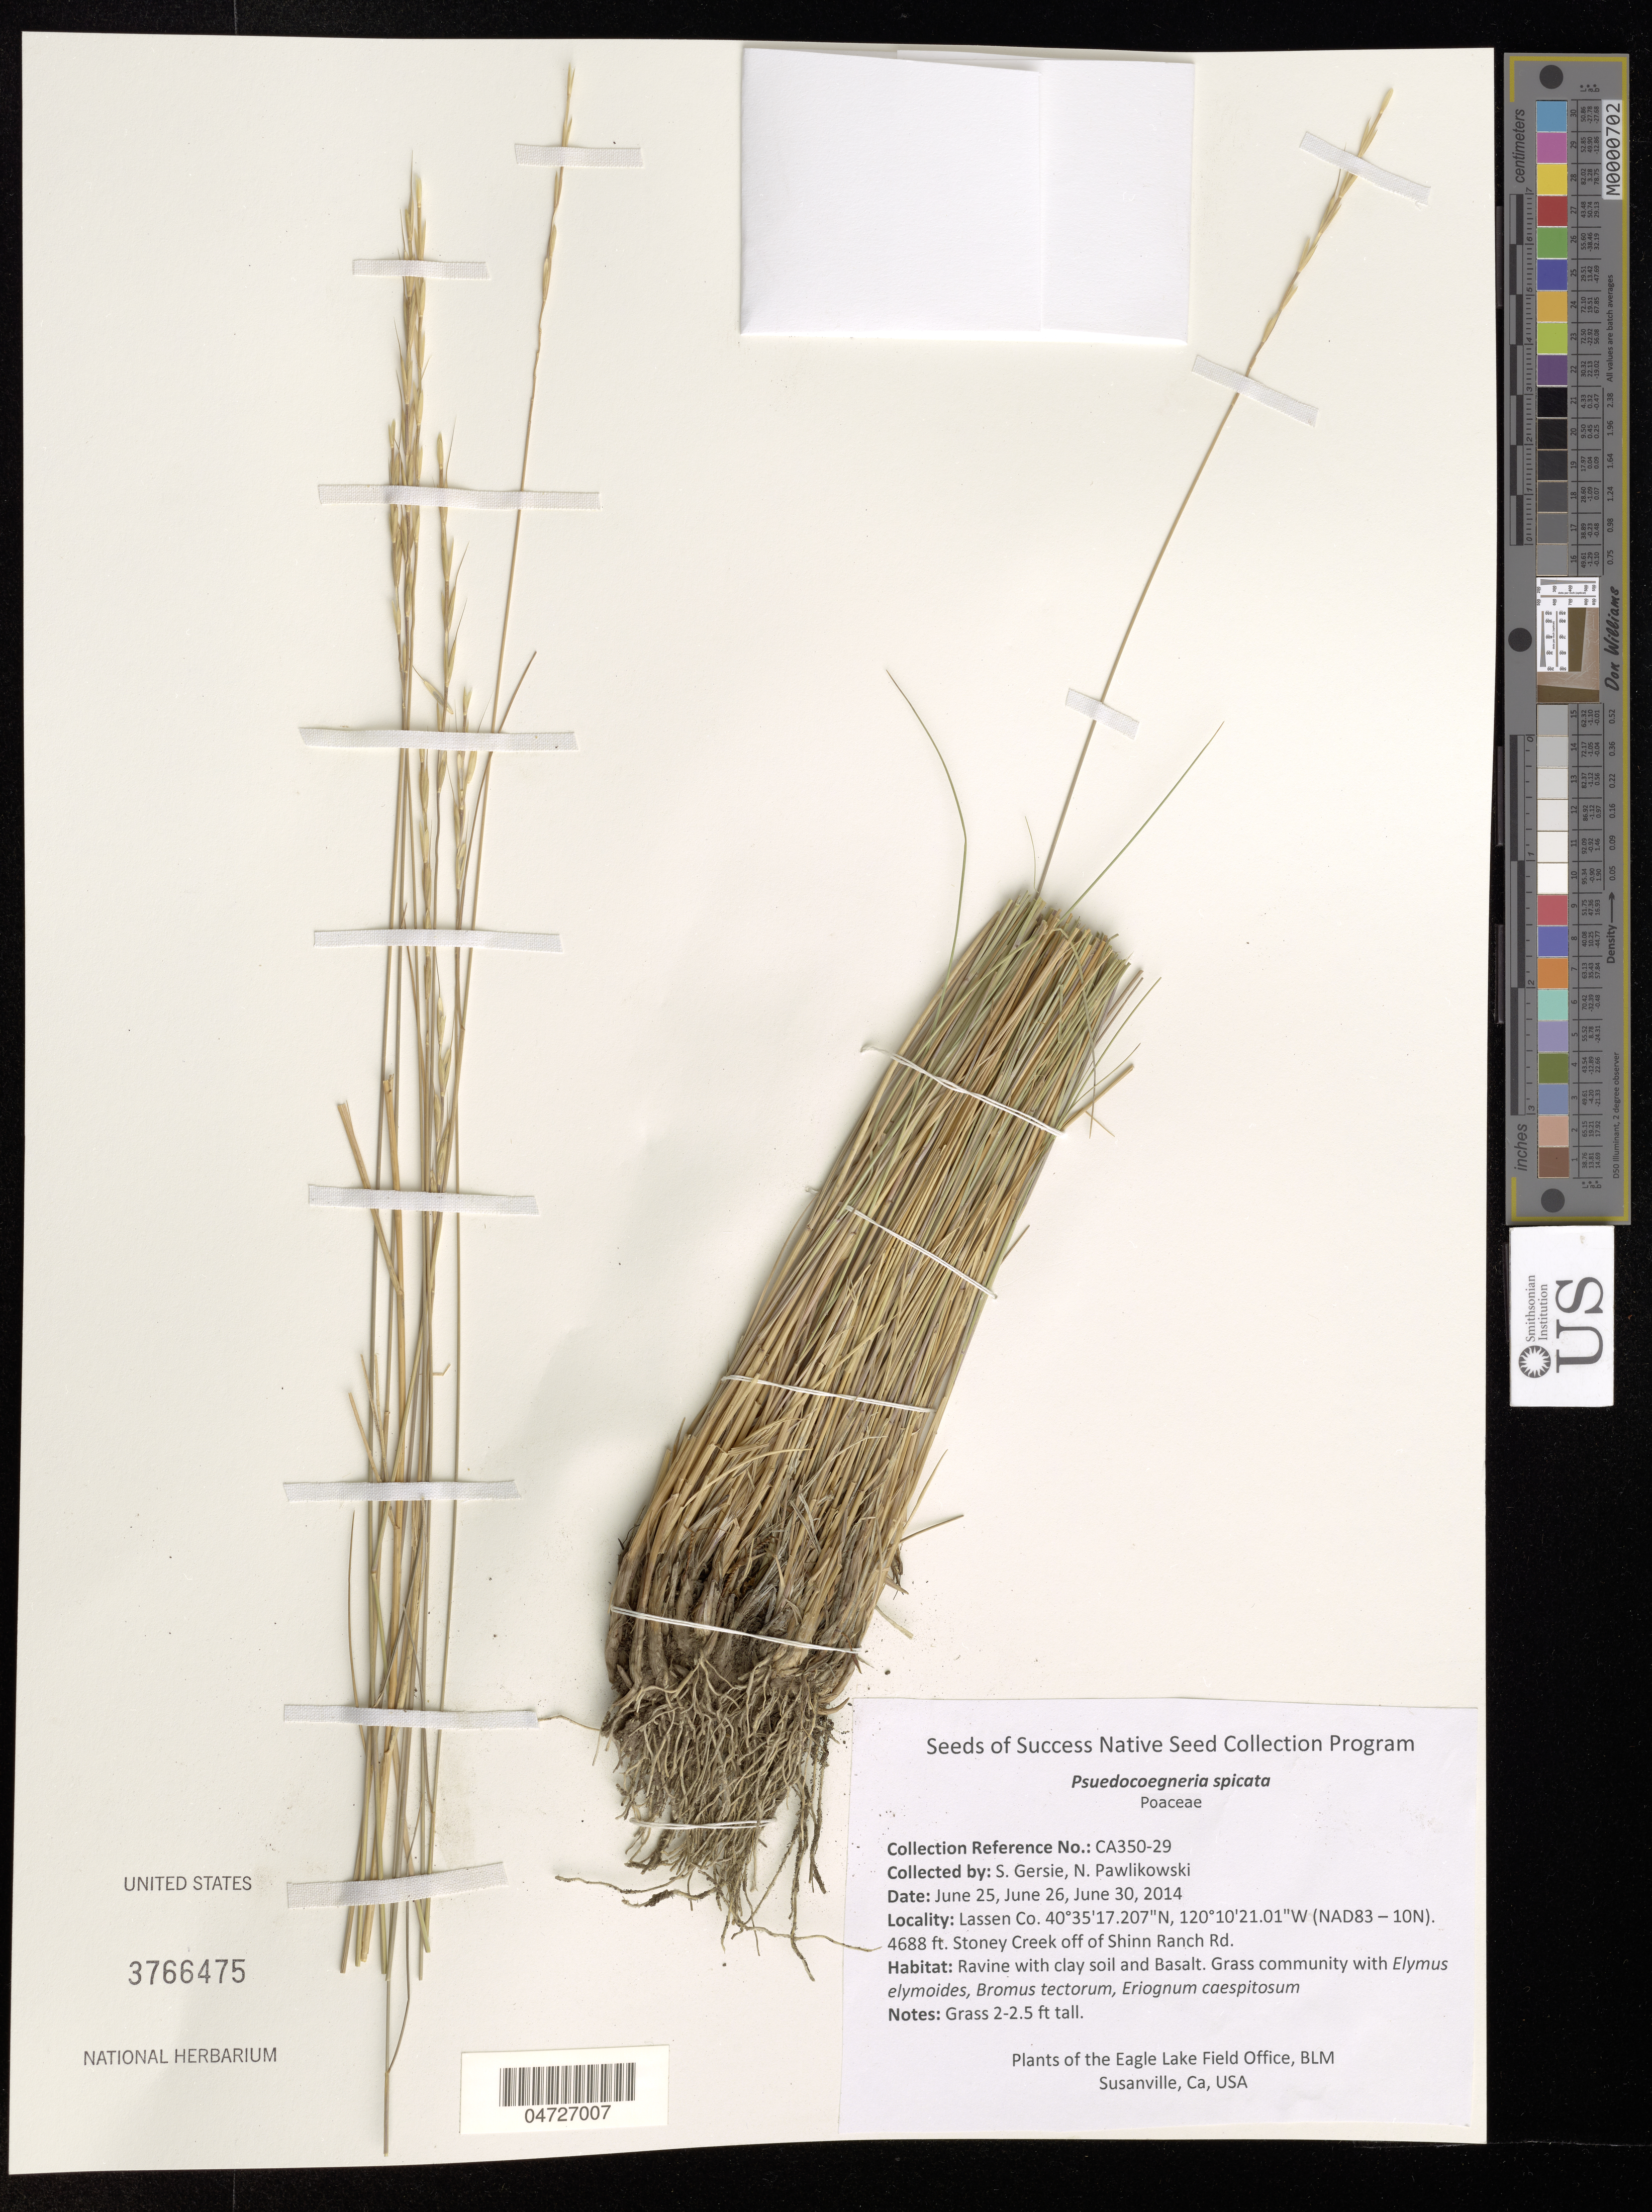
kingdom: Plantae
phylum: Tracheophyta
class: Liliopsida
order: Poales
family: Poaceae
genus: Pseudoroegneria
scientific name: Pseudoroegneria spicata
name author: (Pursh) Á. Löve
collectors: S. Gersie & N. Pawlikowski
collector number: CA350-29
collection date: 2014-06-25/2014-06-30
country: United States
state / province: California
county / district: Lassen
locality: Lassen Co. Stoney Creek off of Shinn Ranch Rd. Susanville.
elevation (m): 1429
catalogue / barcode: US 3766475